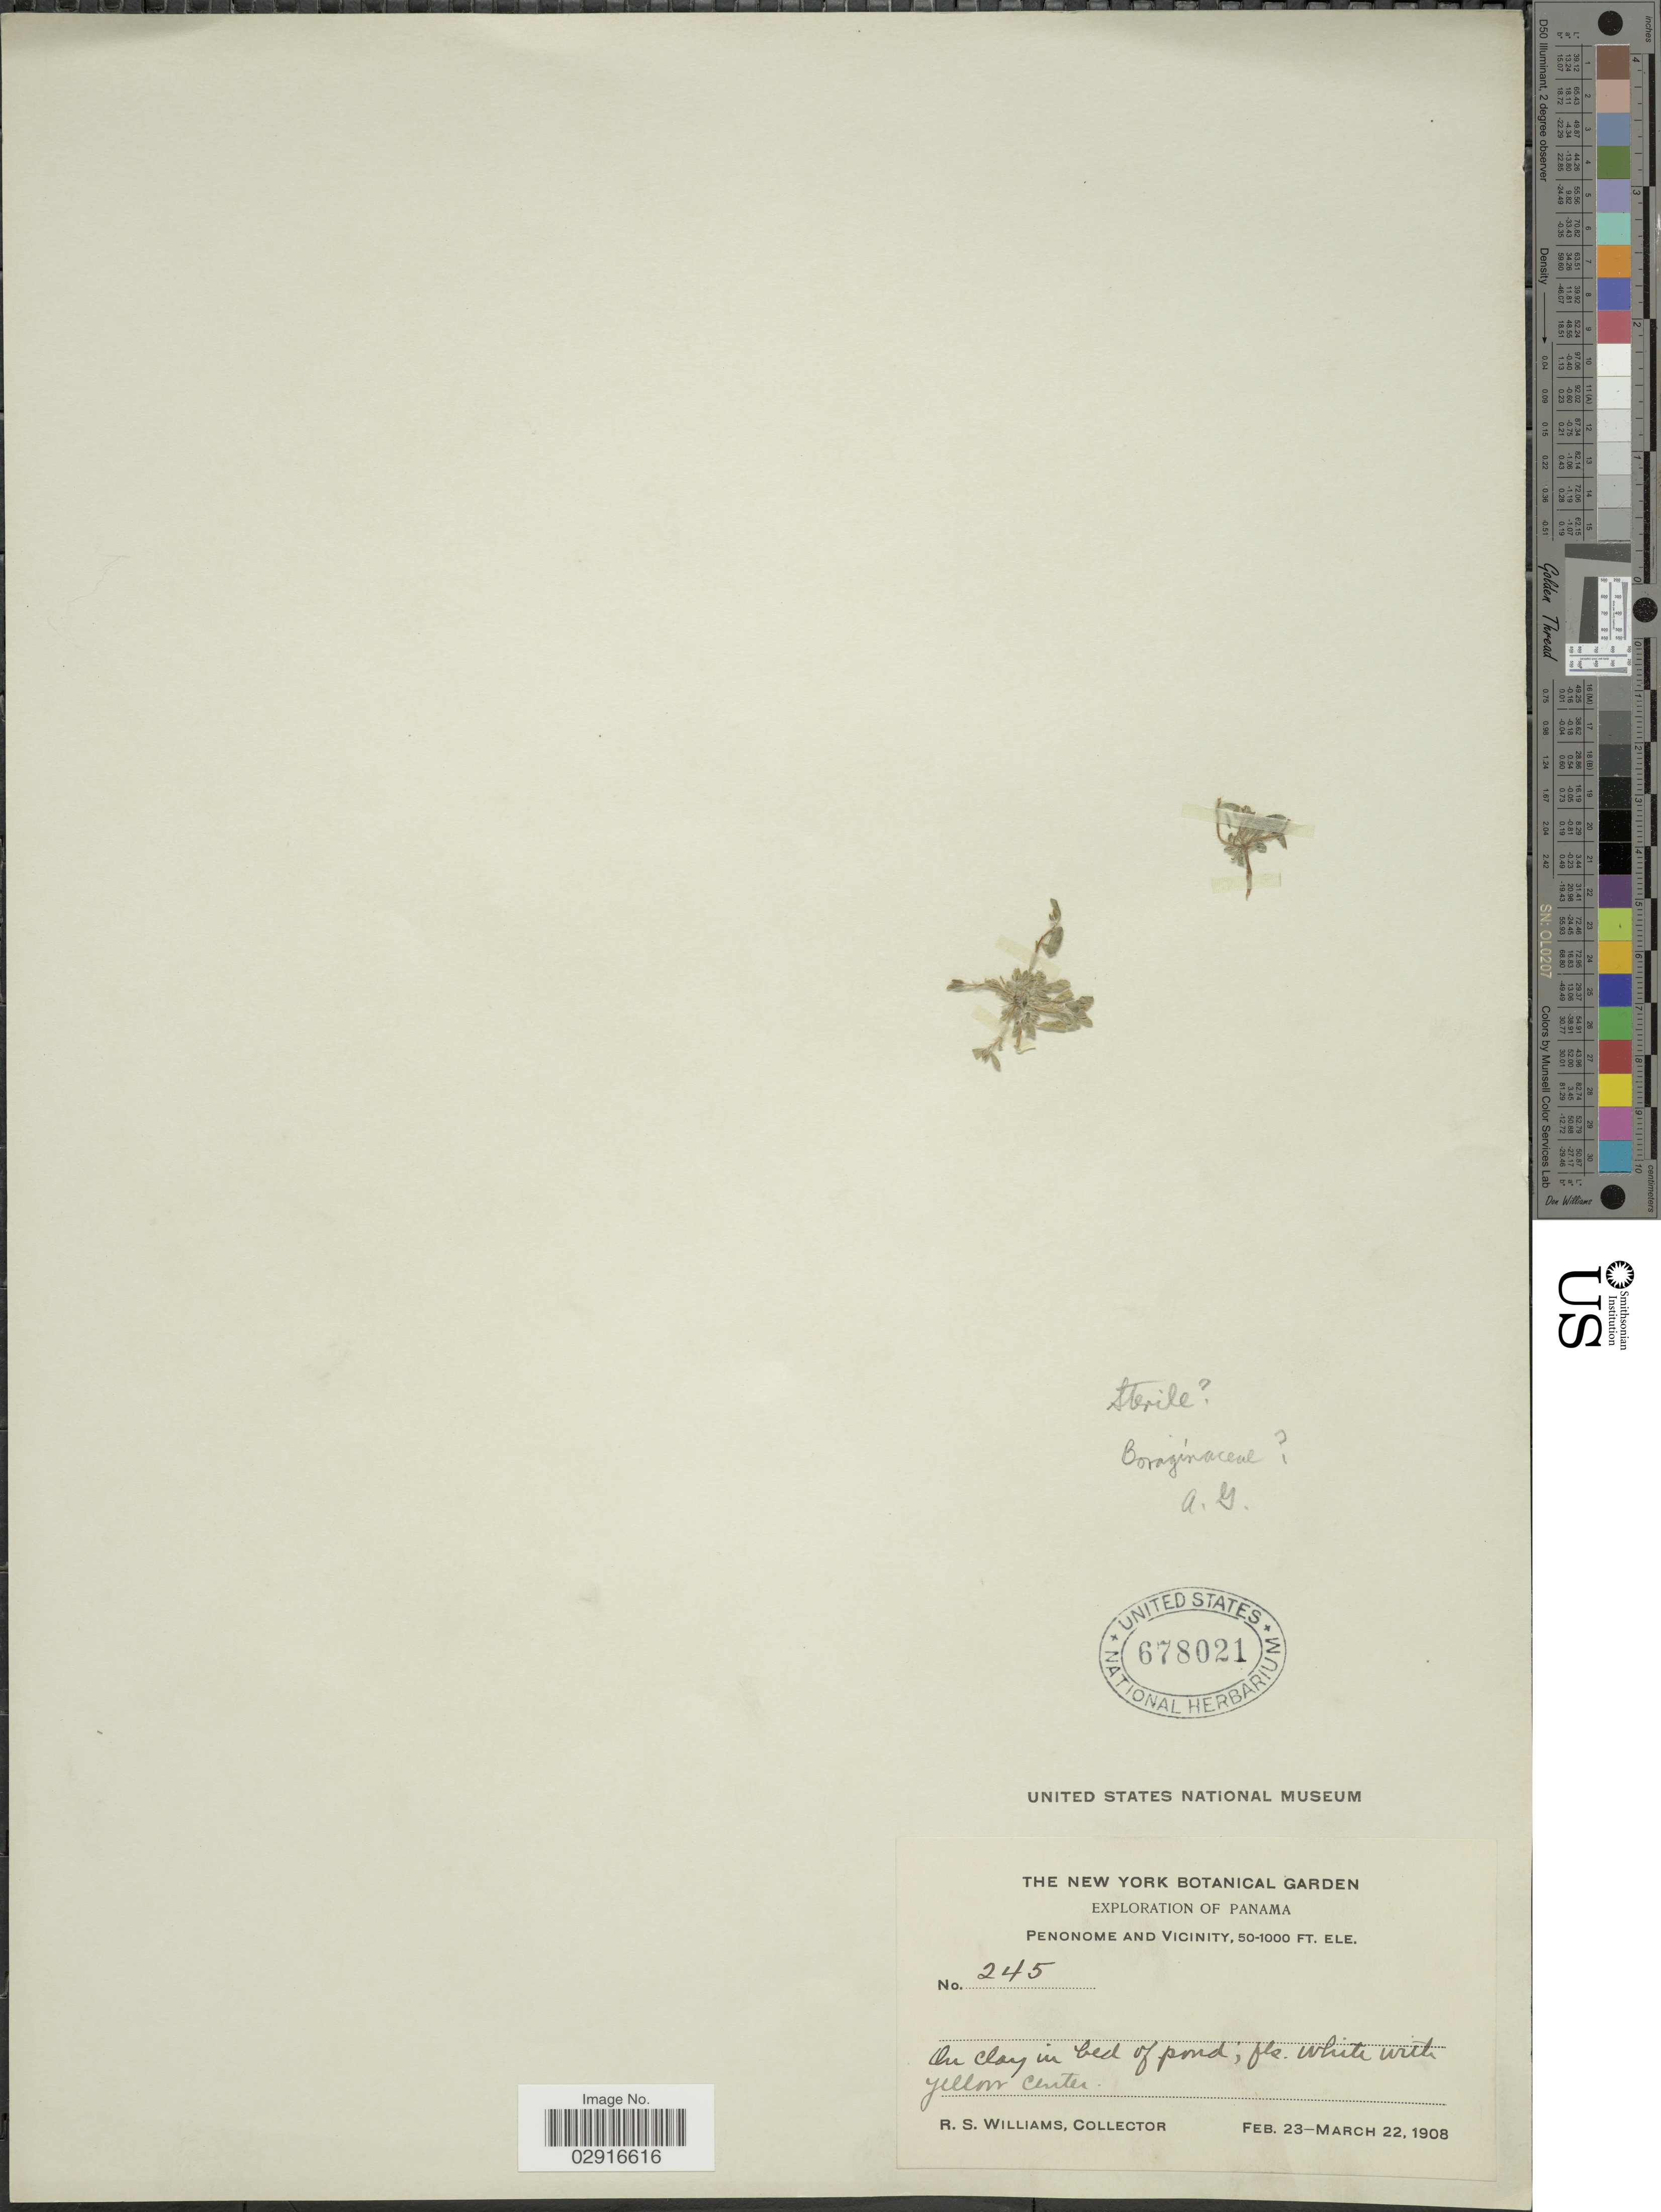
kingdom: Plantae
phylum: Tracheophyta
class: Magnoliopsida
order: Boraginales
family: Boraginaceae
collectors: R. S. Williams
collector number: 245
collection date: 1908-02-23/1908-03-22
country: Panama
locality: Penonome and Vicinity.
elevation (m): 15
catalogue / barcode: US 678021